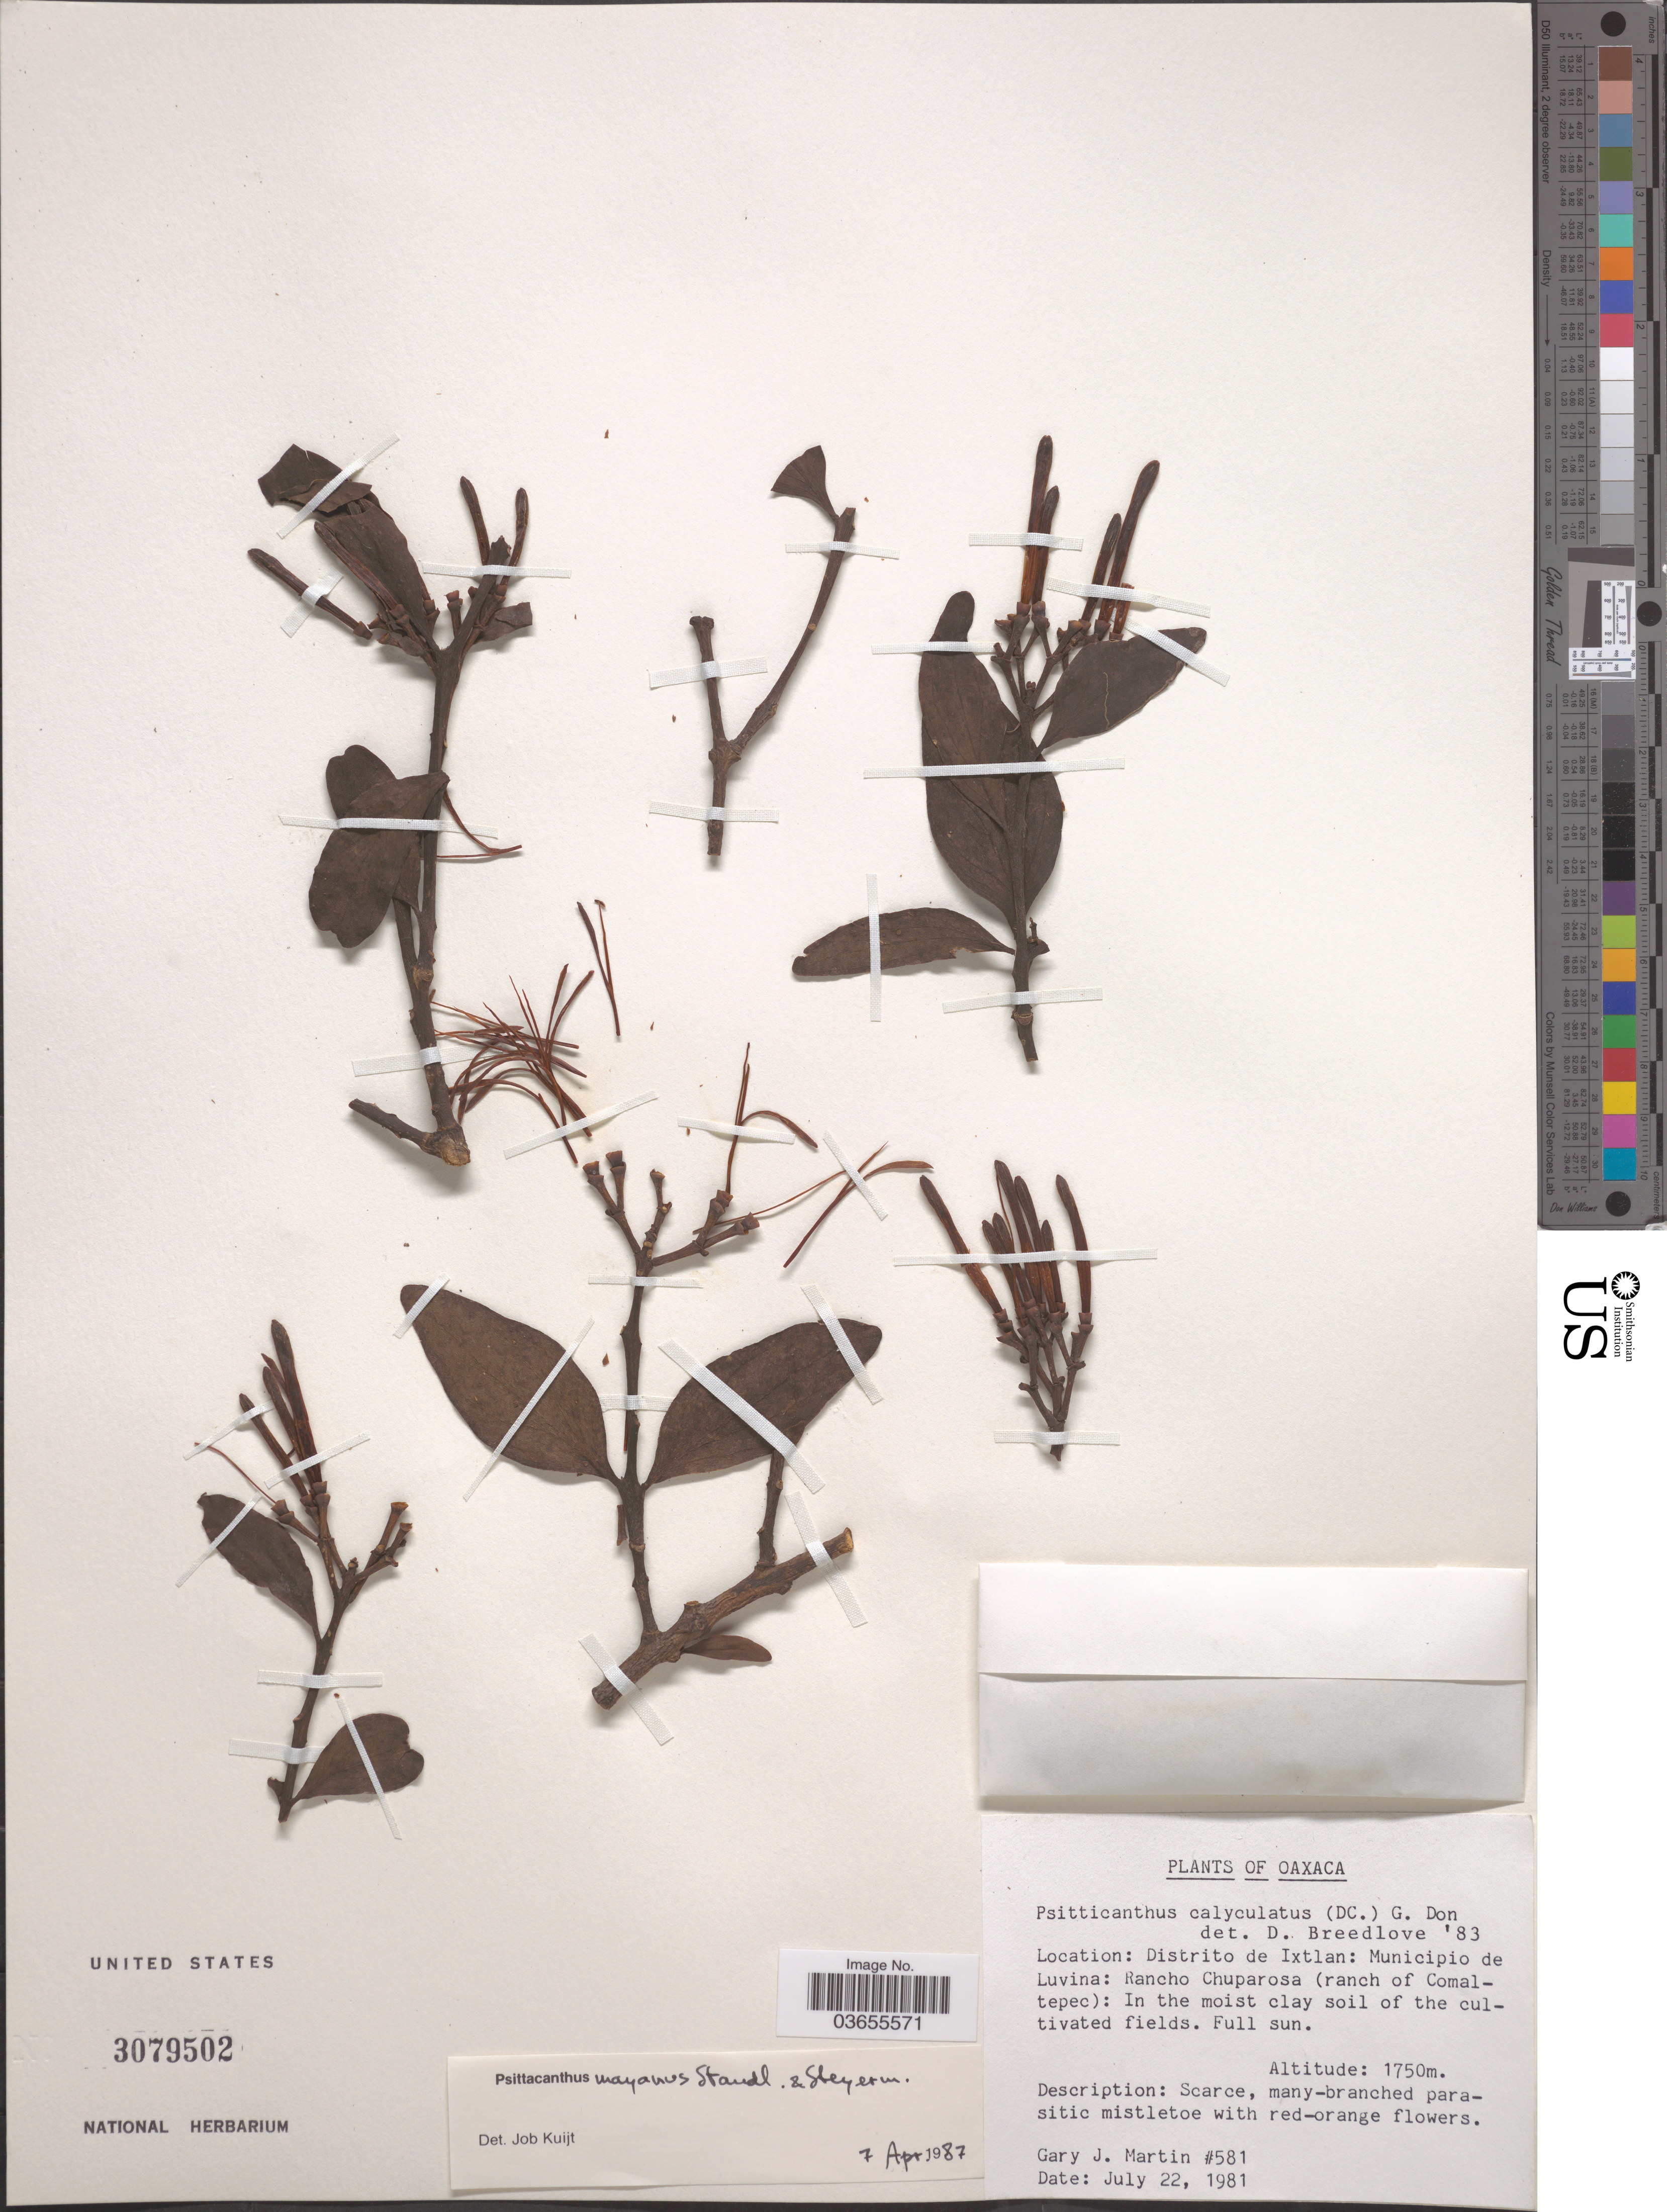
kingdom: Plantae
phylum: Tracheophyta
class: Magnoliopsida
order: Santalales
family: Loranthaceae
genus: Psittacanthus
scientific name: Psittacanthus mayanus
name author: Standl. & Steyerm.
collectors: G. J. Martin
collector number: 581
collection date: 1981-07-22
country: Mexico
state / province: Oaxaca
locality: Distrito de Ixtlan: Municipio de Luvina: Rancho Chuparosa (ranch of Comaltepec).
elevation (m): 1750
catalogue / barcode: US 3079502